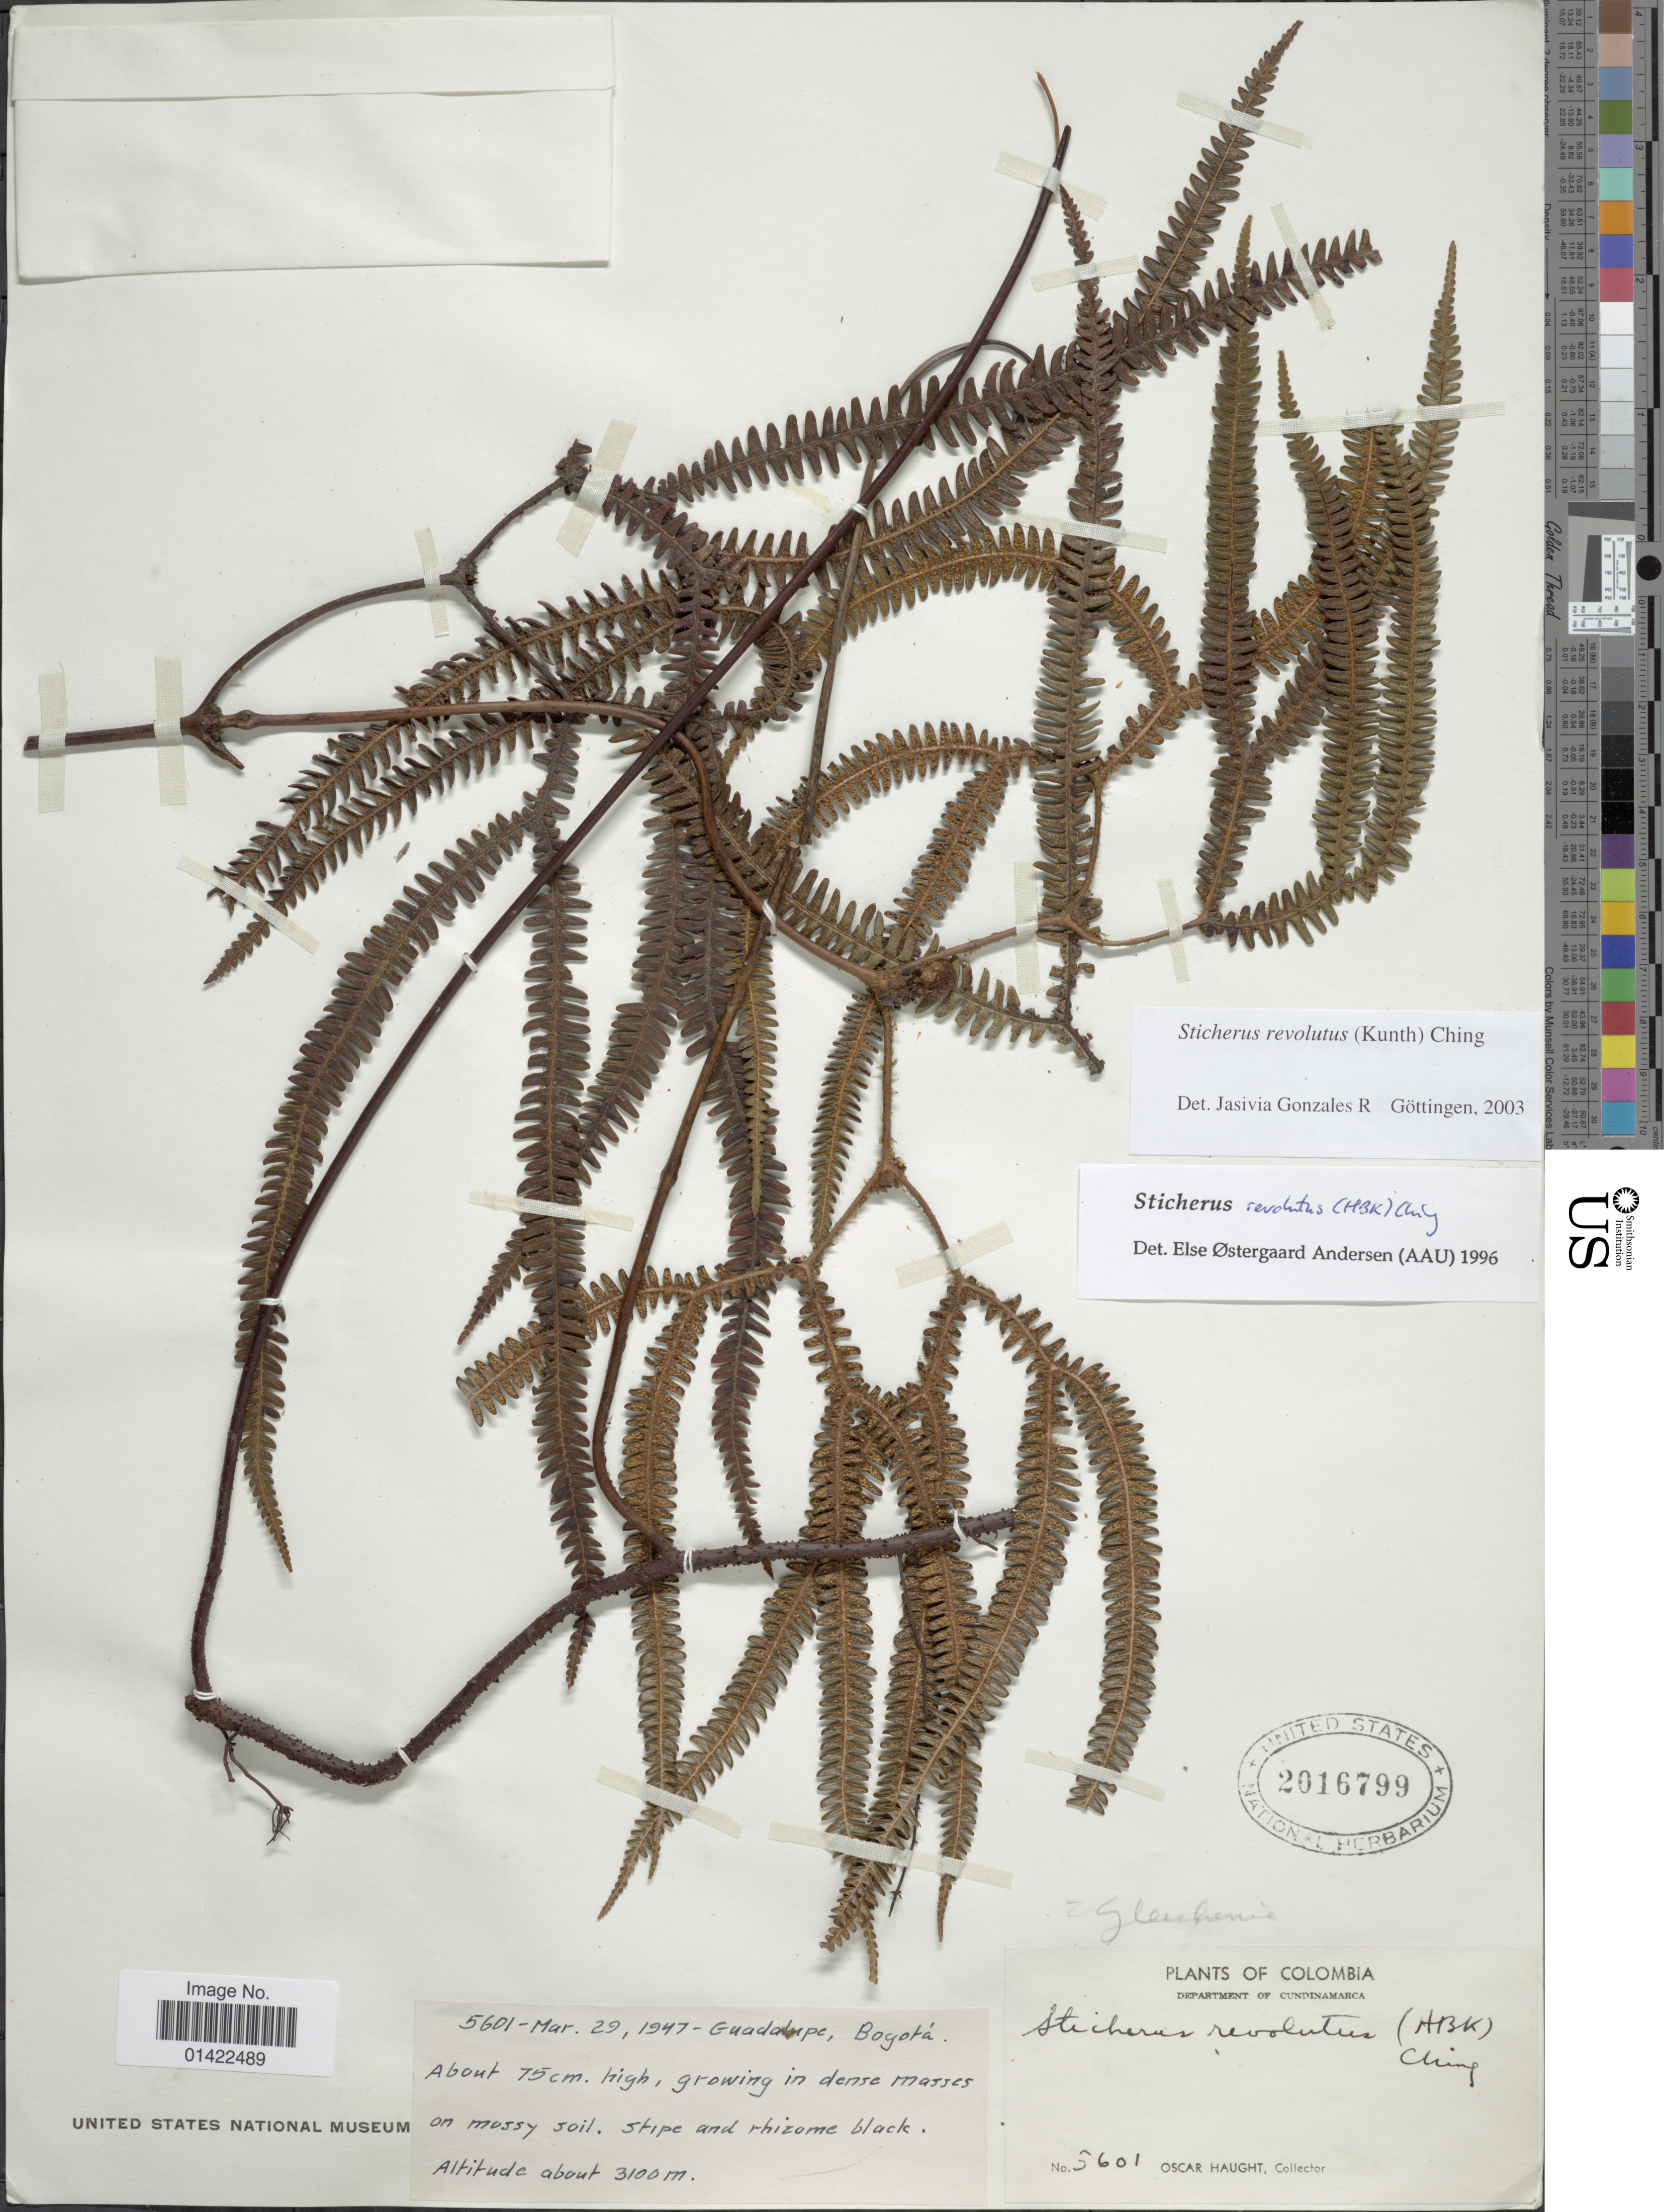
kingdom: Plantae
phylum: Tracheophyta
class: Polypodiopsida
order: Gleicheniales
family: Gleicheniaceae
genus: Sticherus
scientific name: Sticherus revolutus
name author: (Kunth) Ching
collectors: O. L. Haught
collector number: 5601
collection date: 1947-03-29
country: Colombia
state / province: Cundinamarca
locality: Guadalupe, Bogotá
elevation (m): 3100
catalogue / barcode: US 2016799